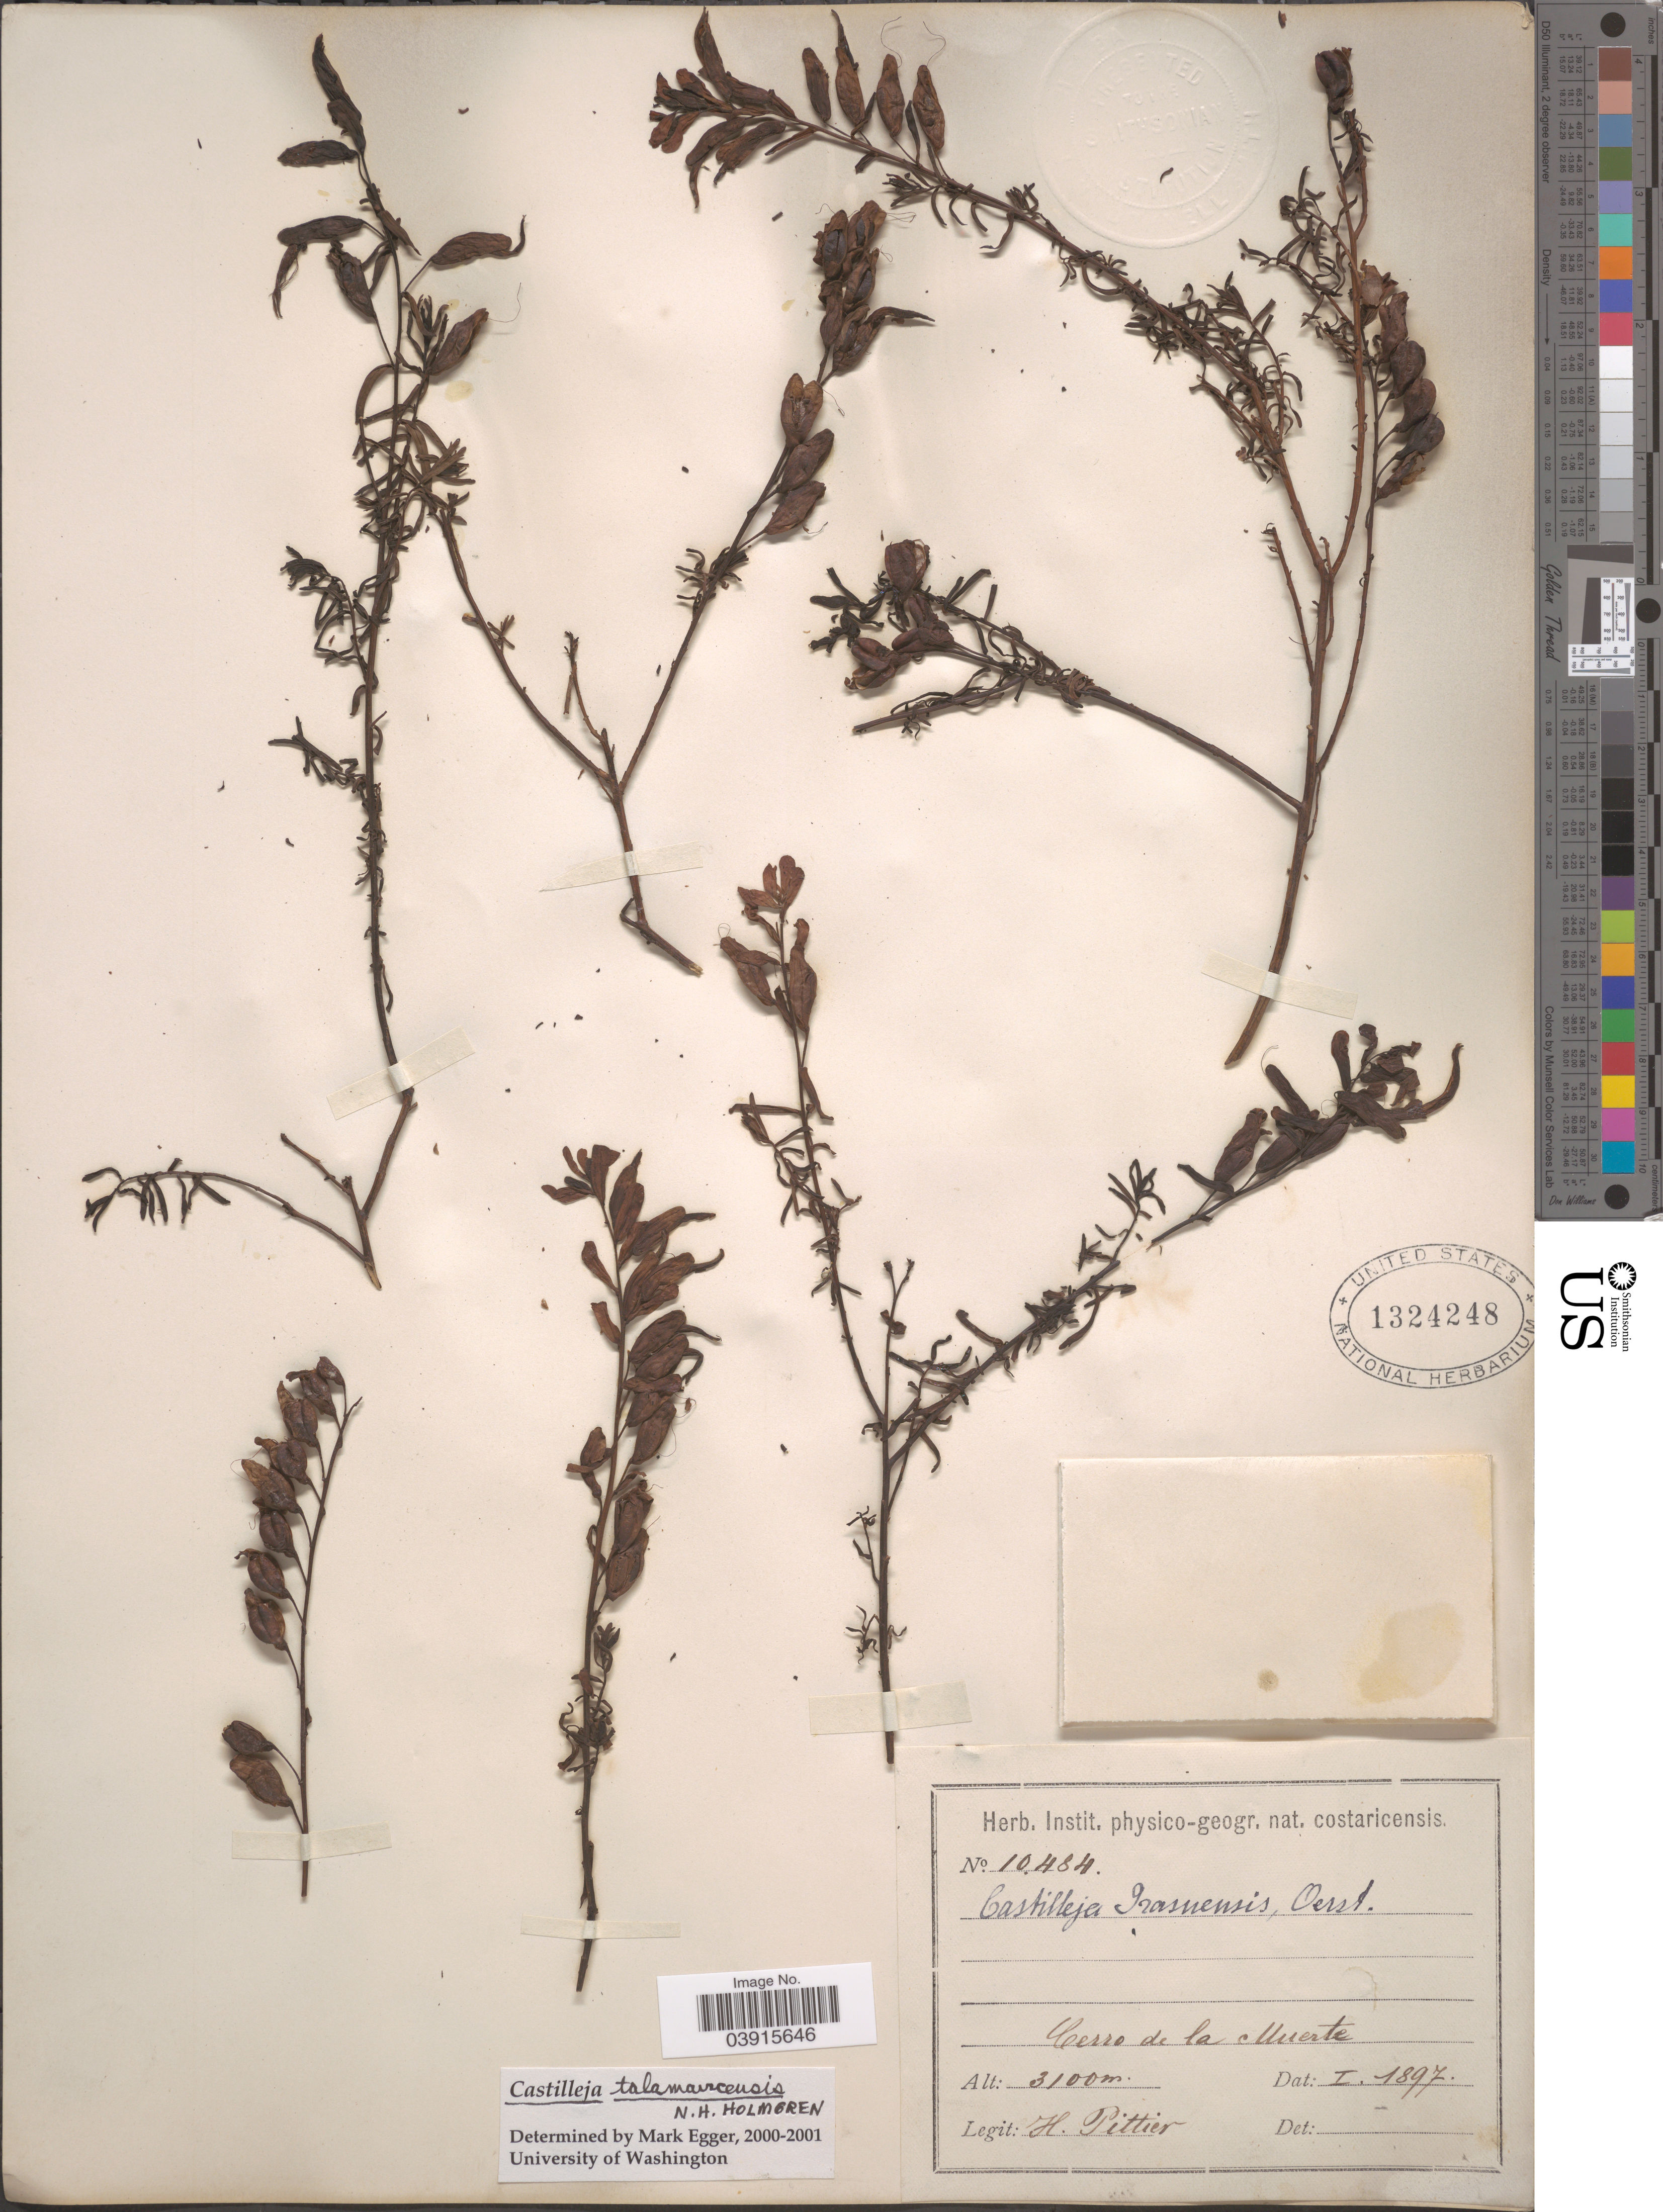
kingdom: Plantae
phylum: Tracheophyta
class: Magnoliopsida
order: Lamiales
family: Orobanchaceae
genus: Castilleja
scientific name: Castilleja talamancensis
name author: N.H. Holmgren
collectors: H. F. Pittier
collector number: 10484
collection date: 1897-01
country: Costa Rica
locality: Cerro de la Muerte.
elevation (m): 3100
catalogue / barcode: US 1324248